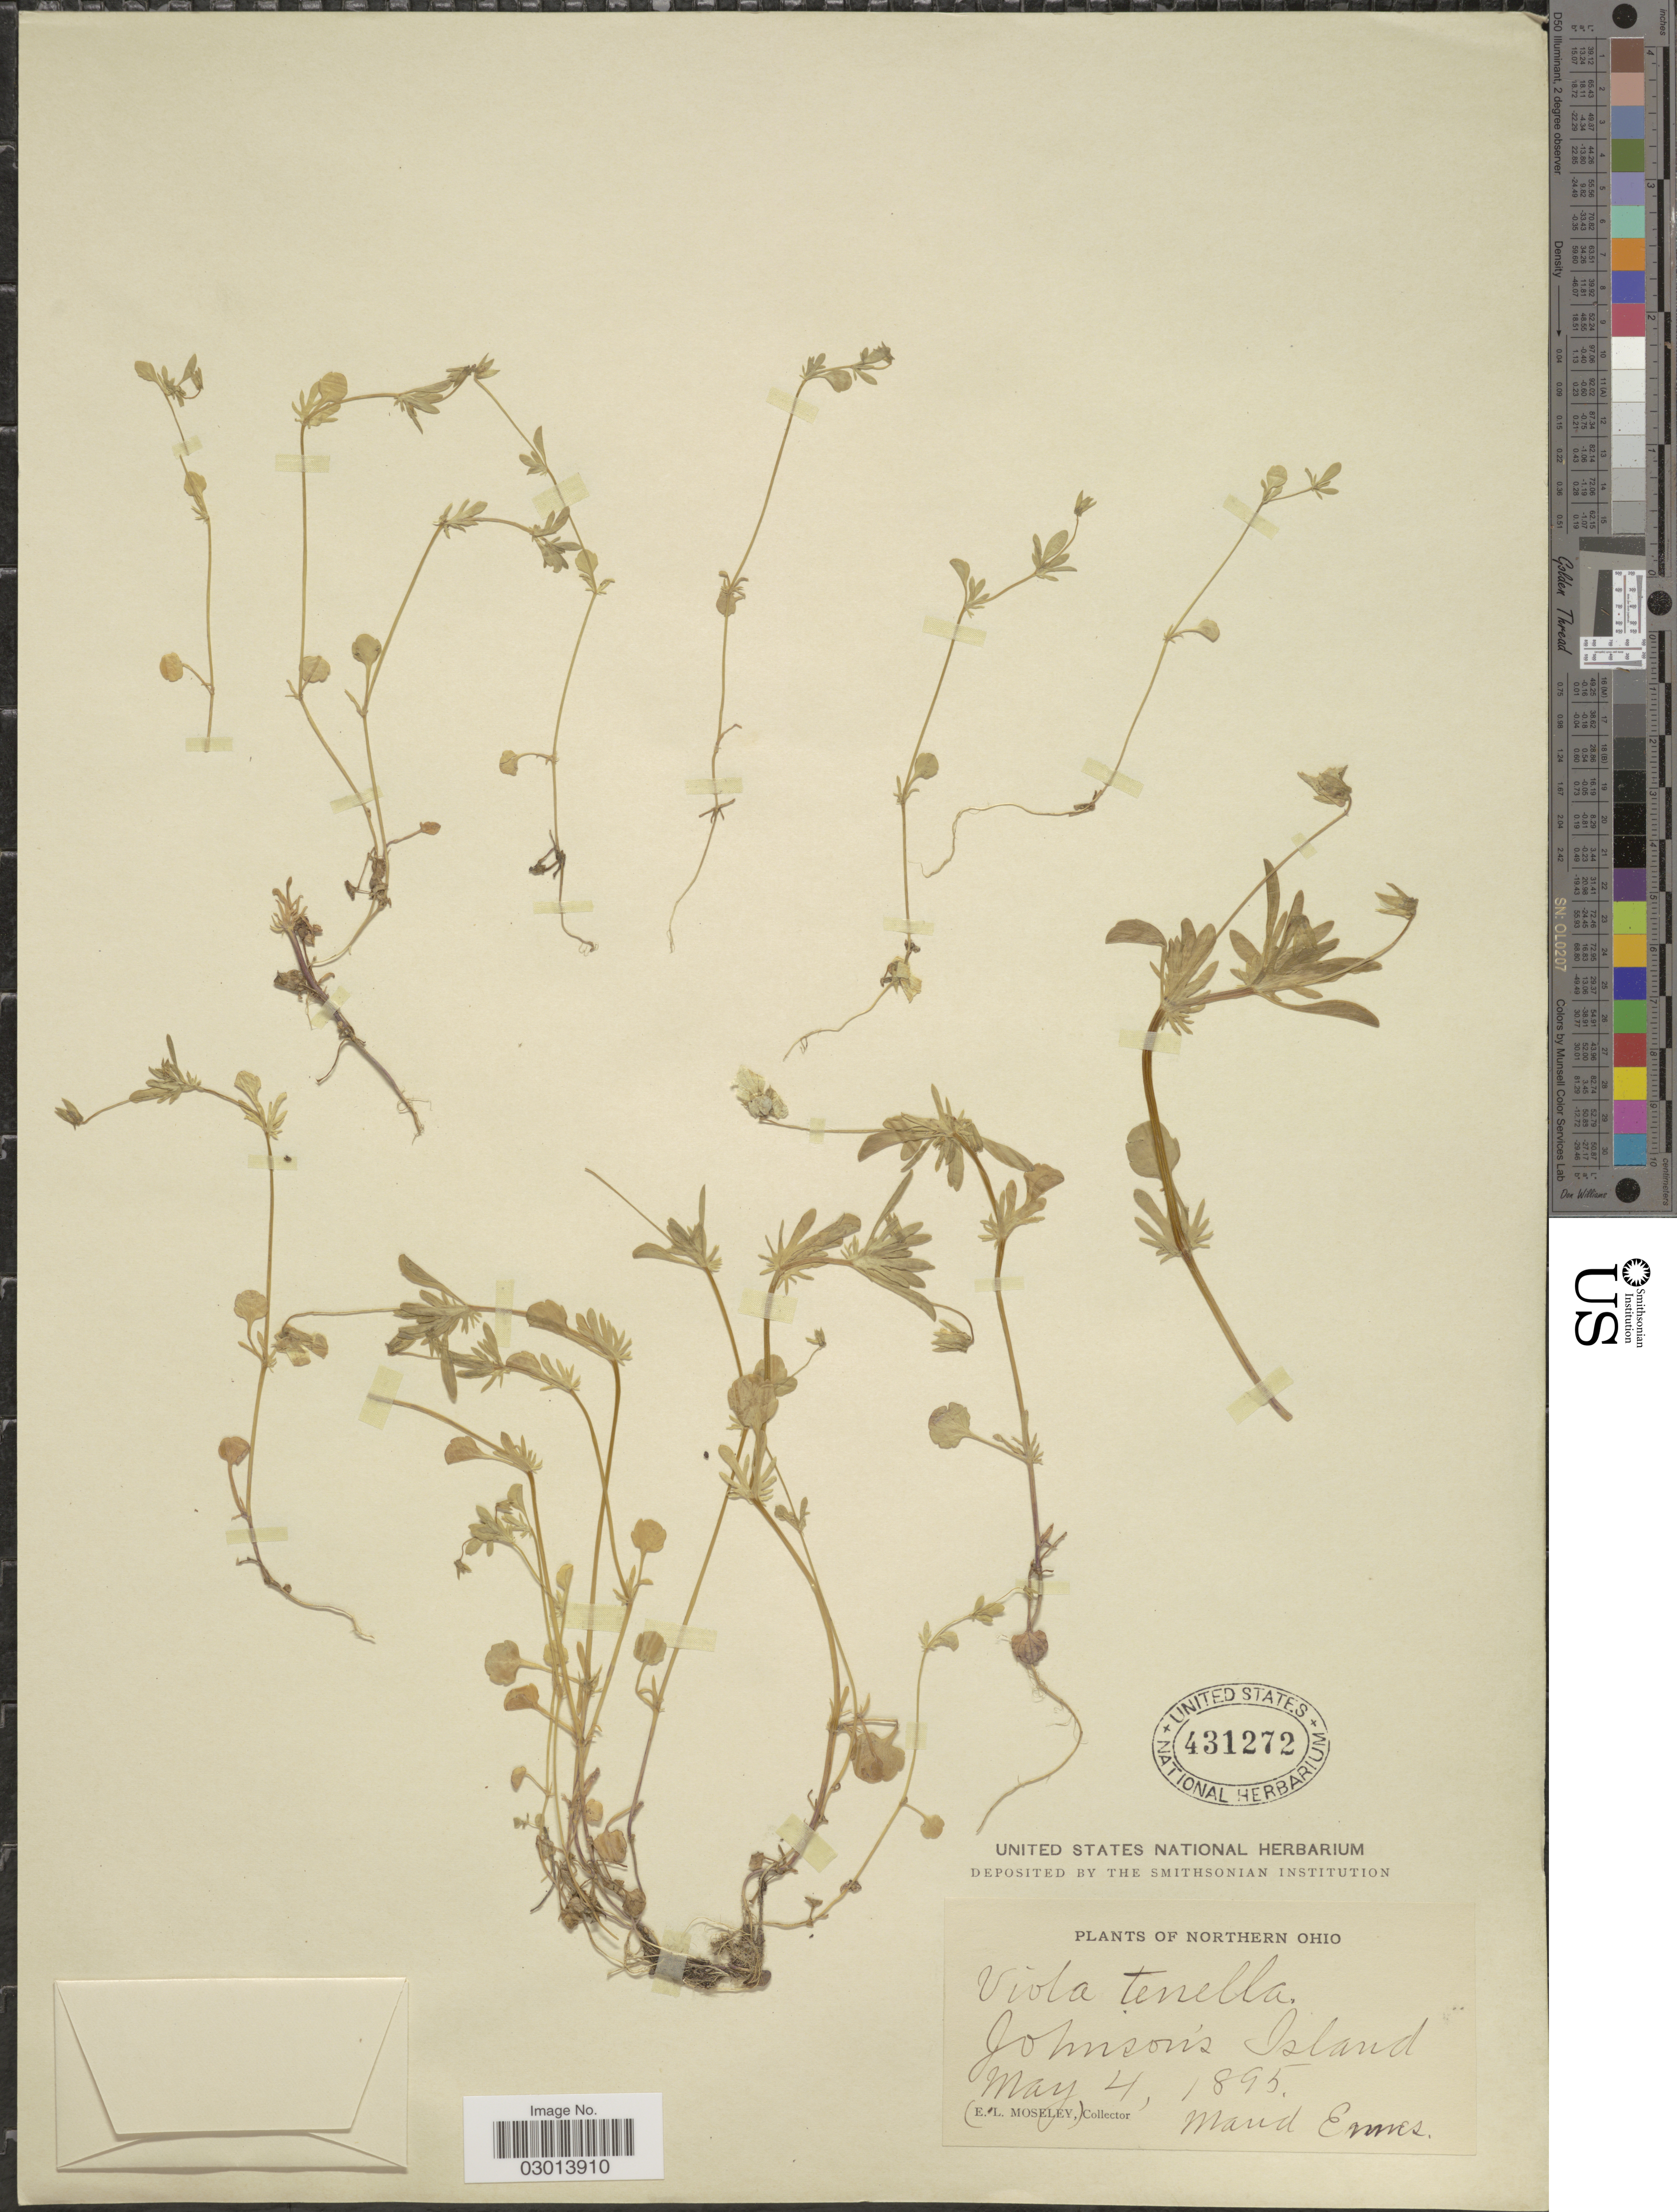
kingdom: Plantae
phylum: Tracheophyta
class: Magnoliopsida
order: Malpighiales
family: Violaceae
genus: Viola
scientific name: Viola rafinesquei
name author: Greene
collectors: E. Moseley & M. Ennes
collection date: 1895-05-04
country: United States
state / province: Ohio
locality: Johnson's Island.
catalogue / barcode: US 431272